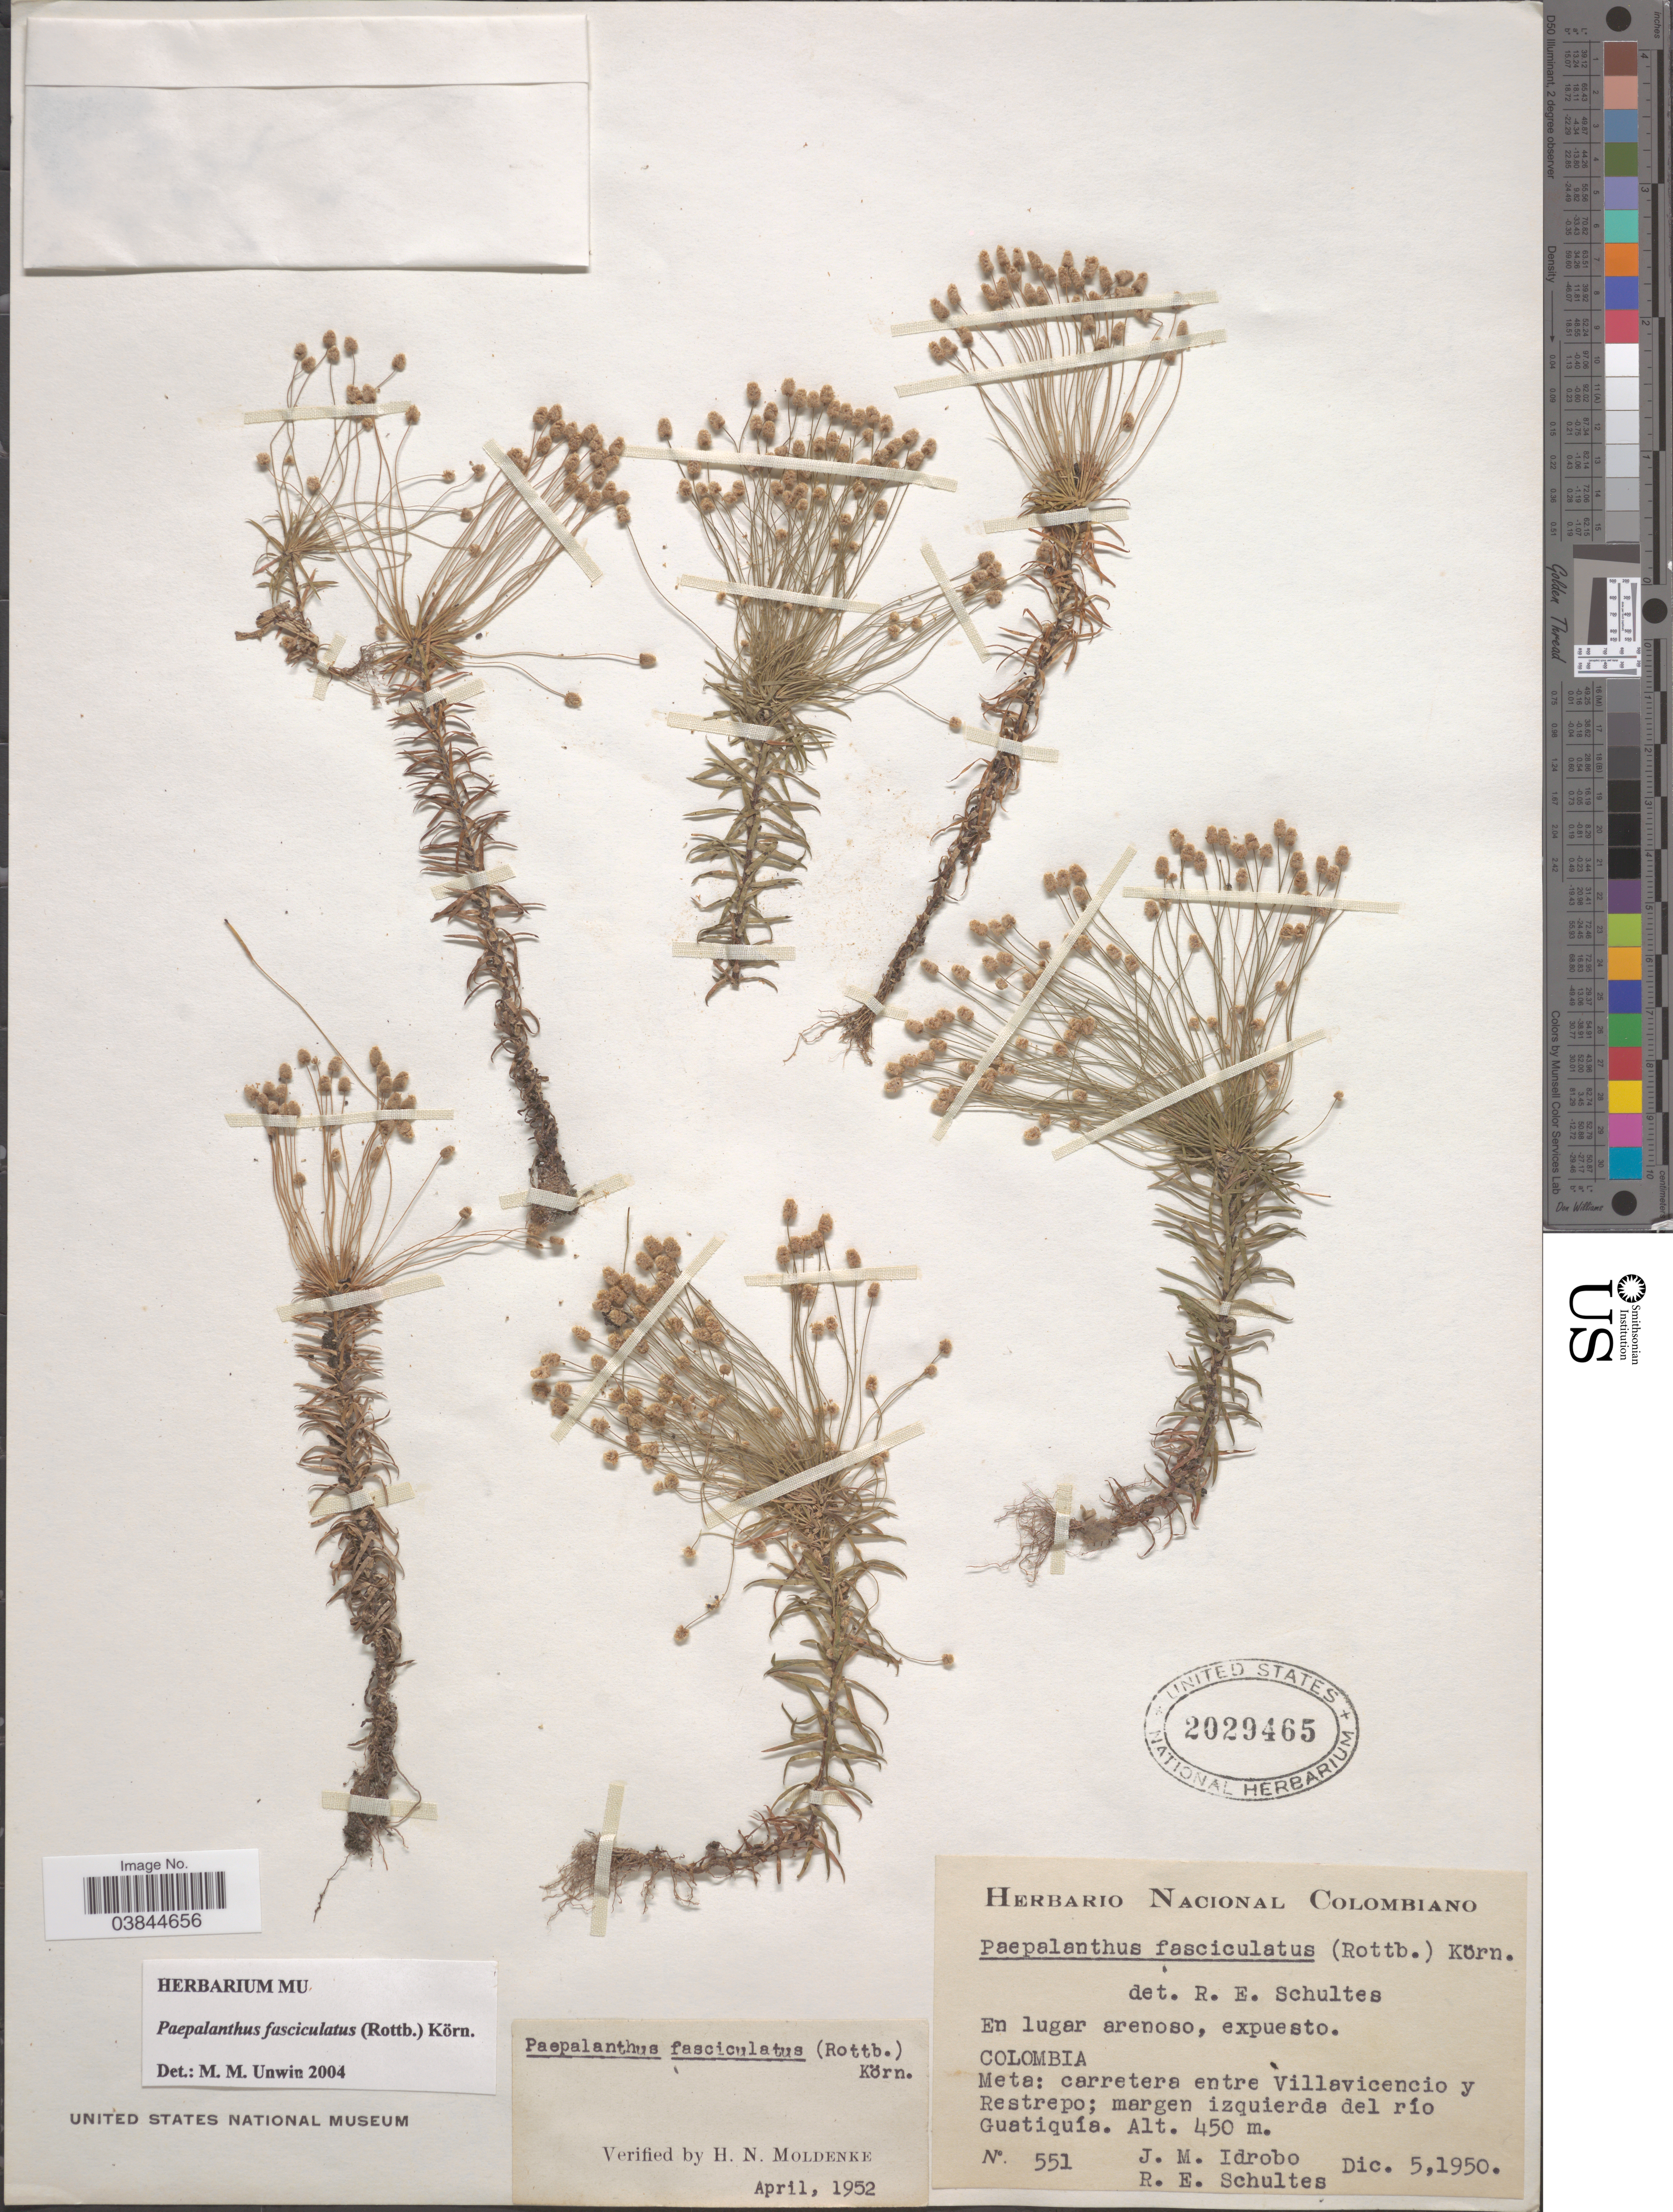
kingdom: Plantae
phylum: Tracheophyta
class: Liliopsida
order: Poales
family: Eriocaulaceae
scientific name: Giuliettia fasciculata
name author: (Rottb.) Andrino & Sano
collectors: J. M. Idrobo & R. E. Schultes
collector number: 551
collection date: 1950-12-05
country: Colombia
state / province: Meta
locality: Carretera entre Villavicencio y Restrepo; margen izquierda del río Guatiquía.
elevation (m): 450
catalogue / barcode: US 2029465